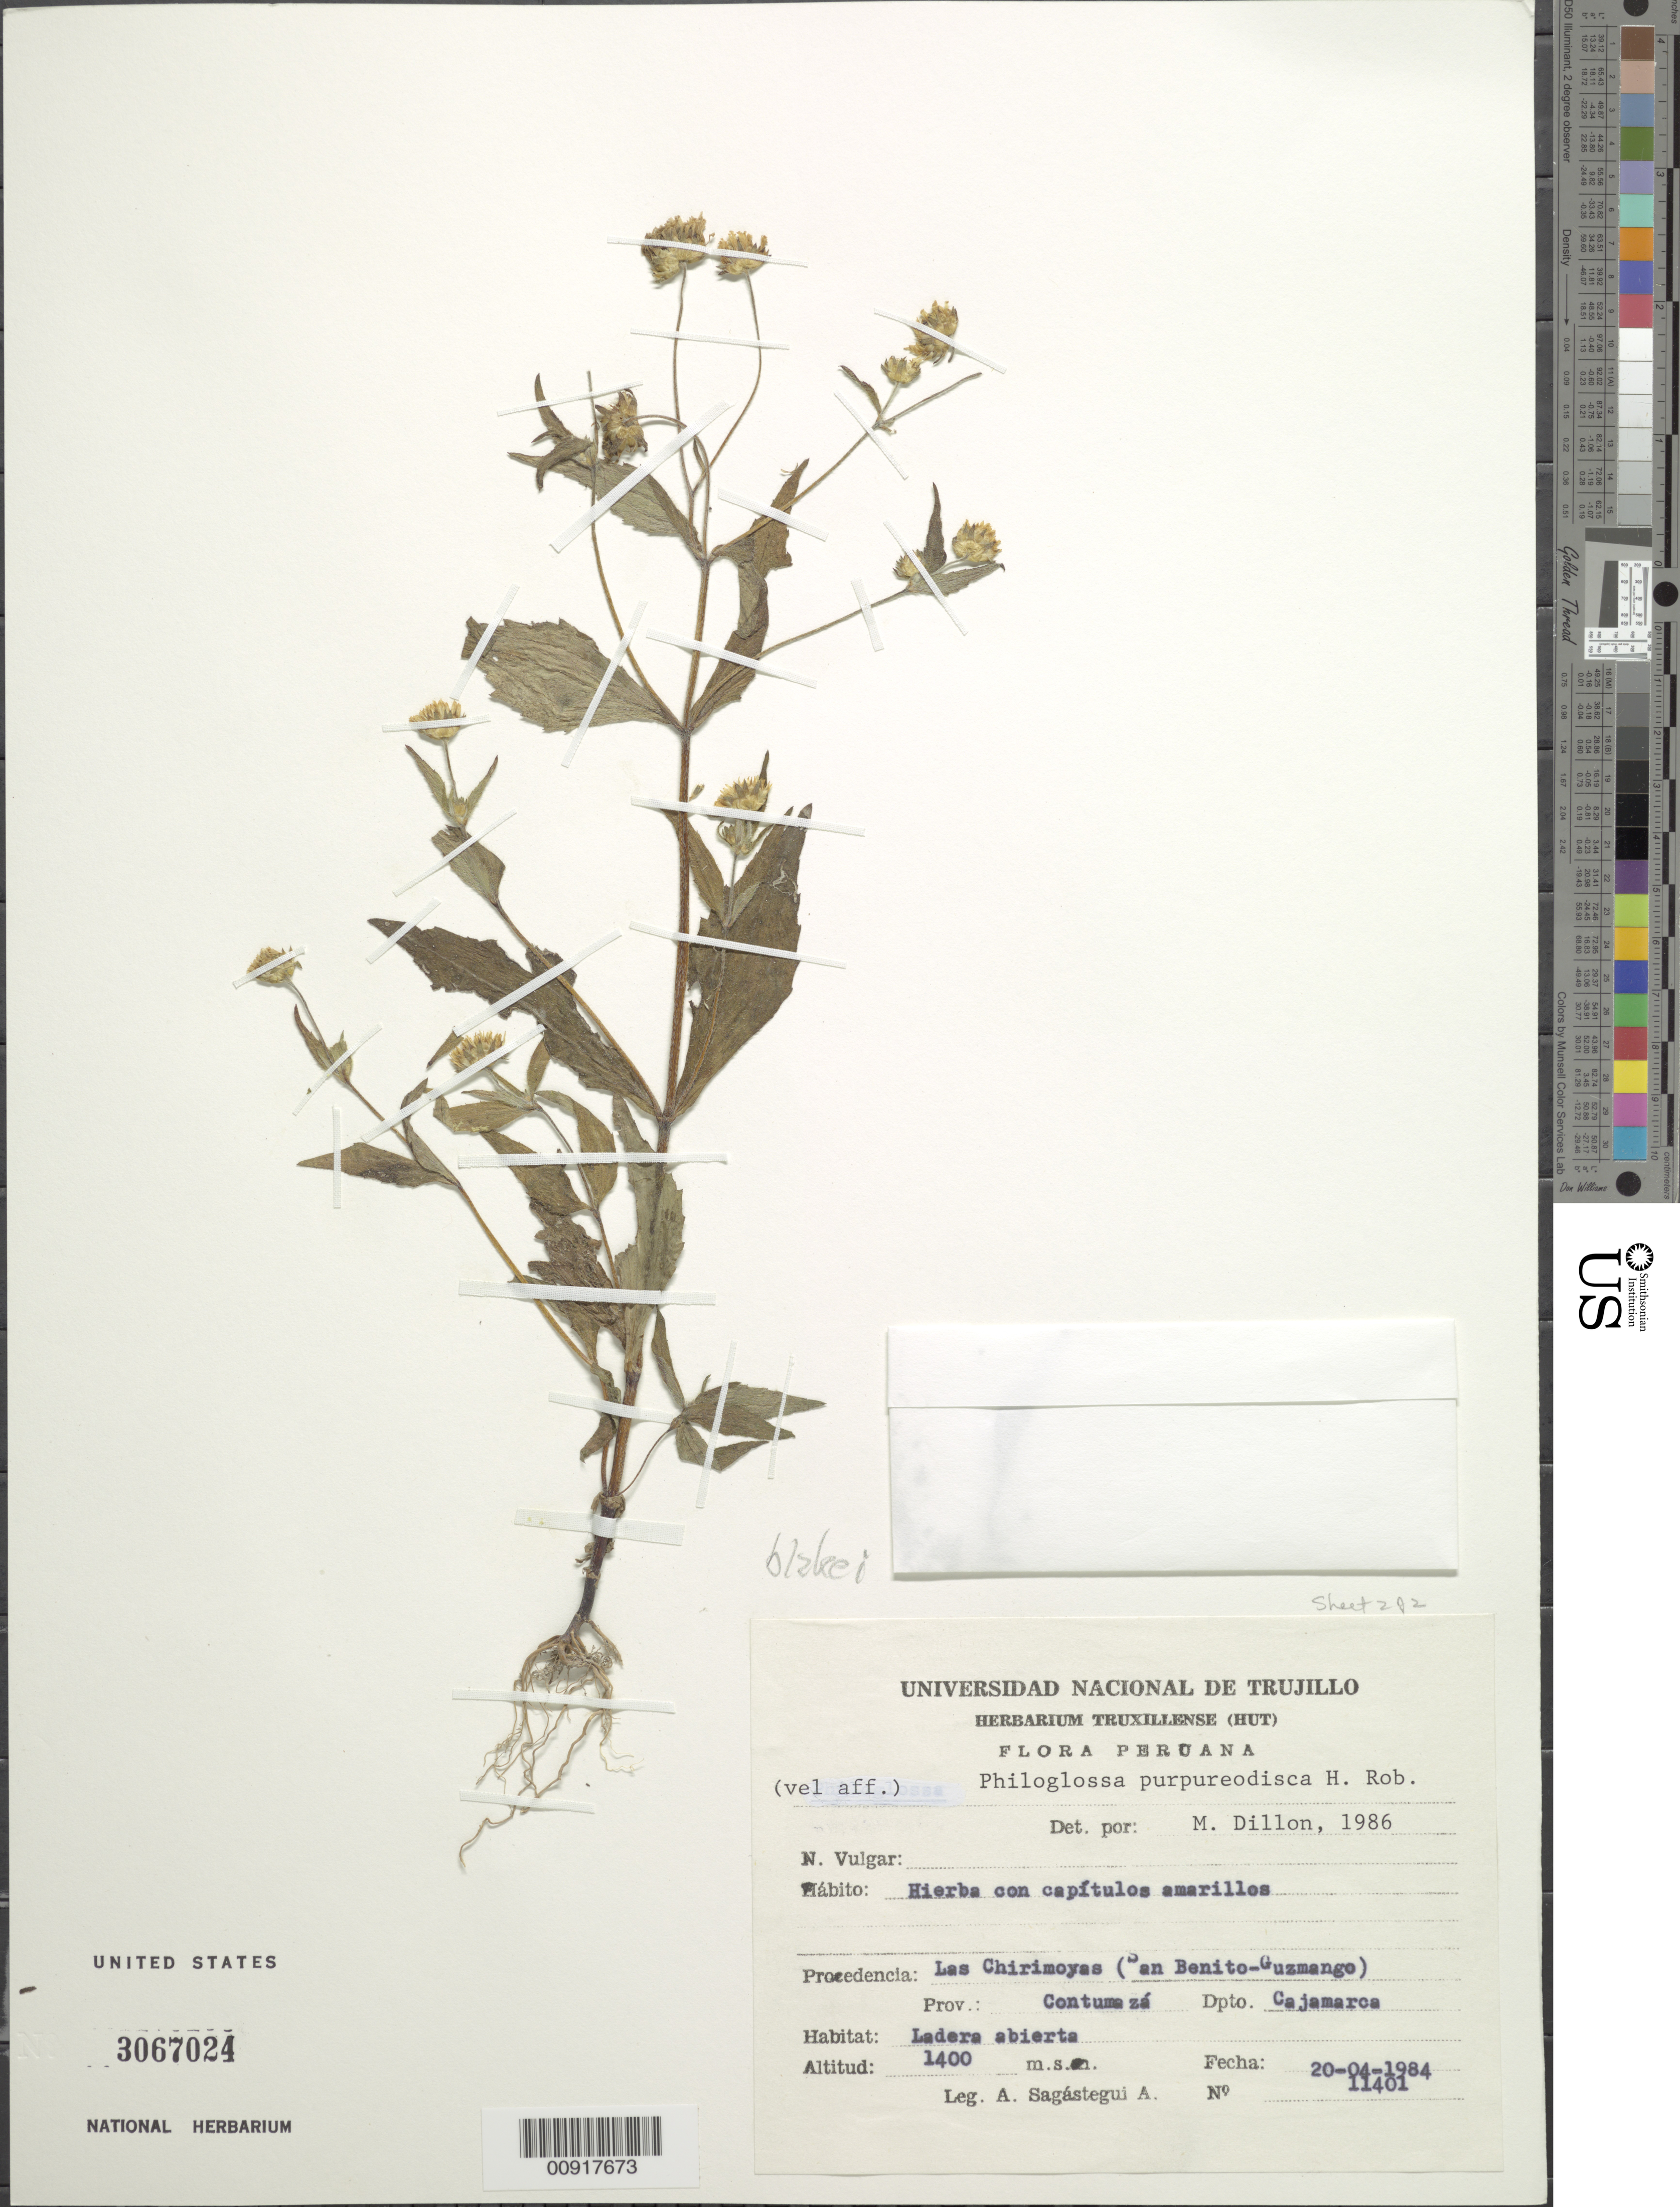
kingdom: Plantae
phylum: Tracheophyta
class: Magnoliopsida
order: Asterales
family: Asteraceae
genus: Philoglossa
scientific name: Philoglossa blakei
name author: H. Rob. & Cuatrec.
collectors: A. Sagástegui A.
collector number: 11401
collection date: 1984-04-20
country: Peru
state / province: Cajamarca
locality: Las Chirimoyas (San Benito-Guzmango). Prov.: Contumazá. Dpto. Cajamarca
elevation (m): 1400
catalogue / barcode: US 3067024